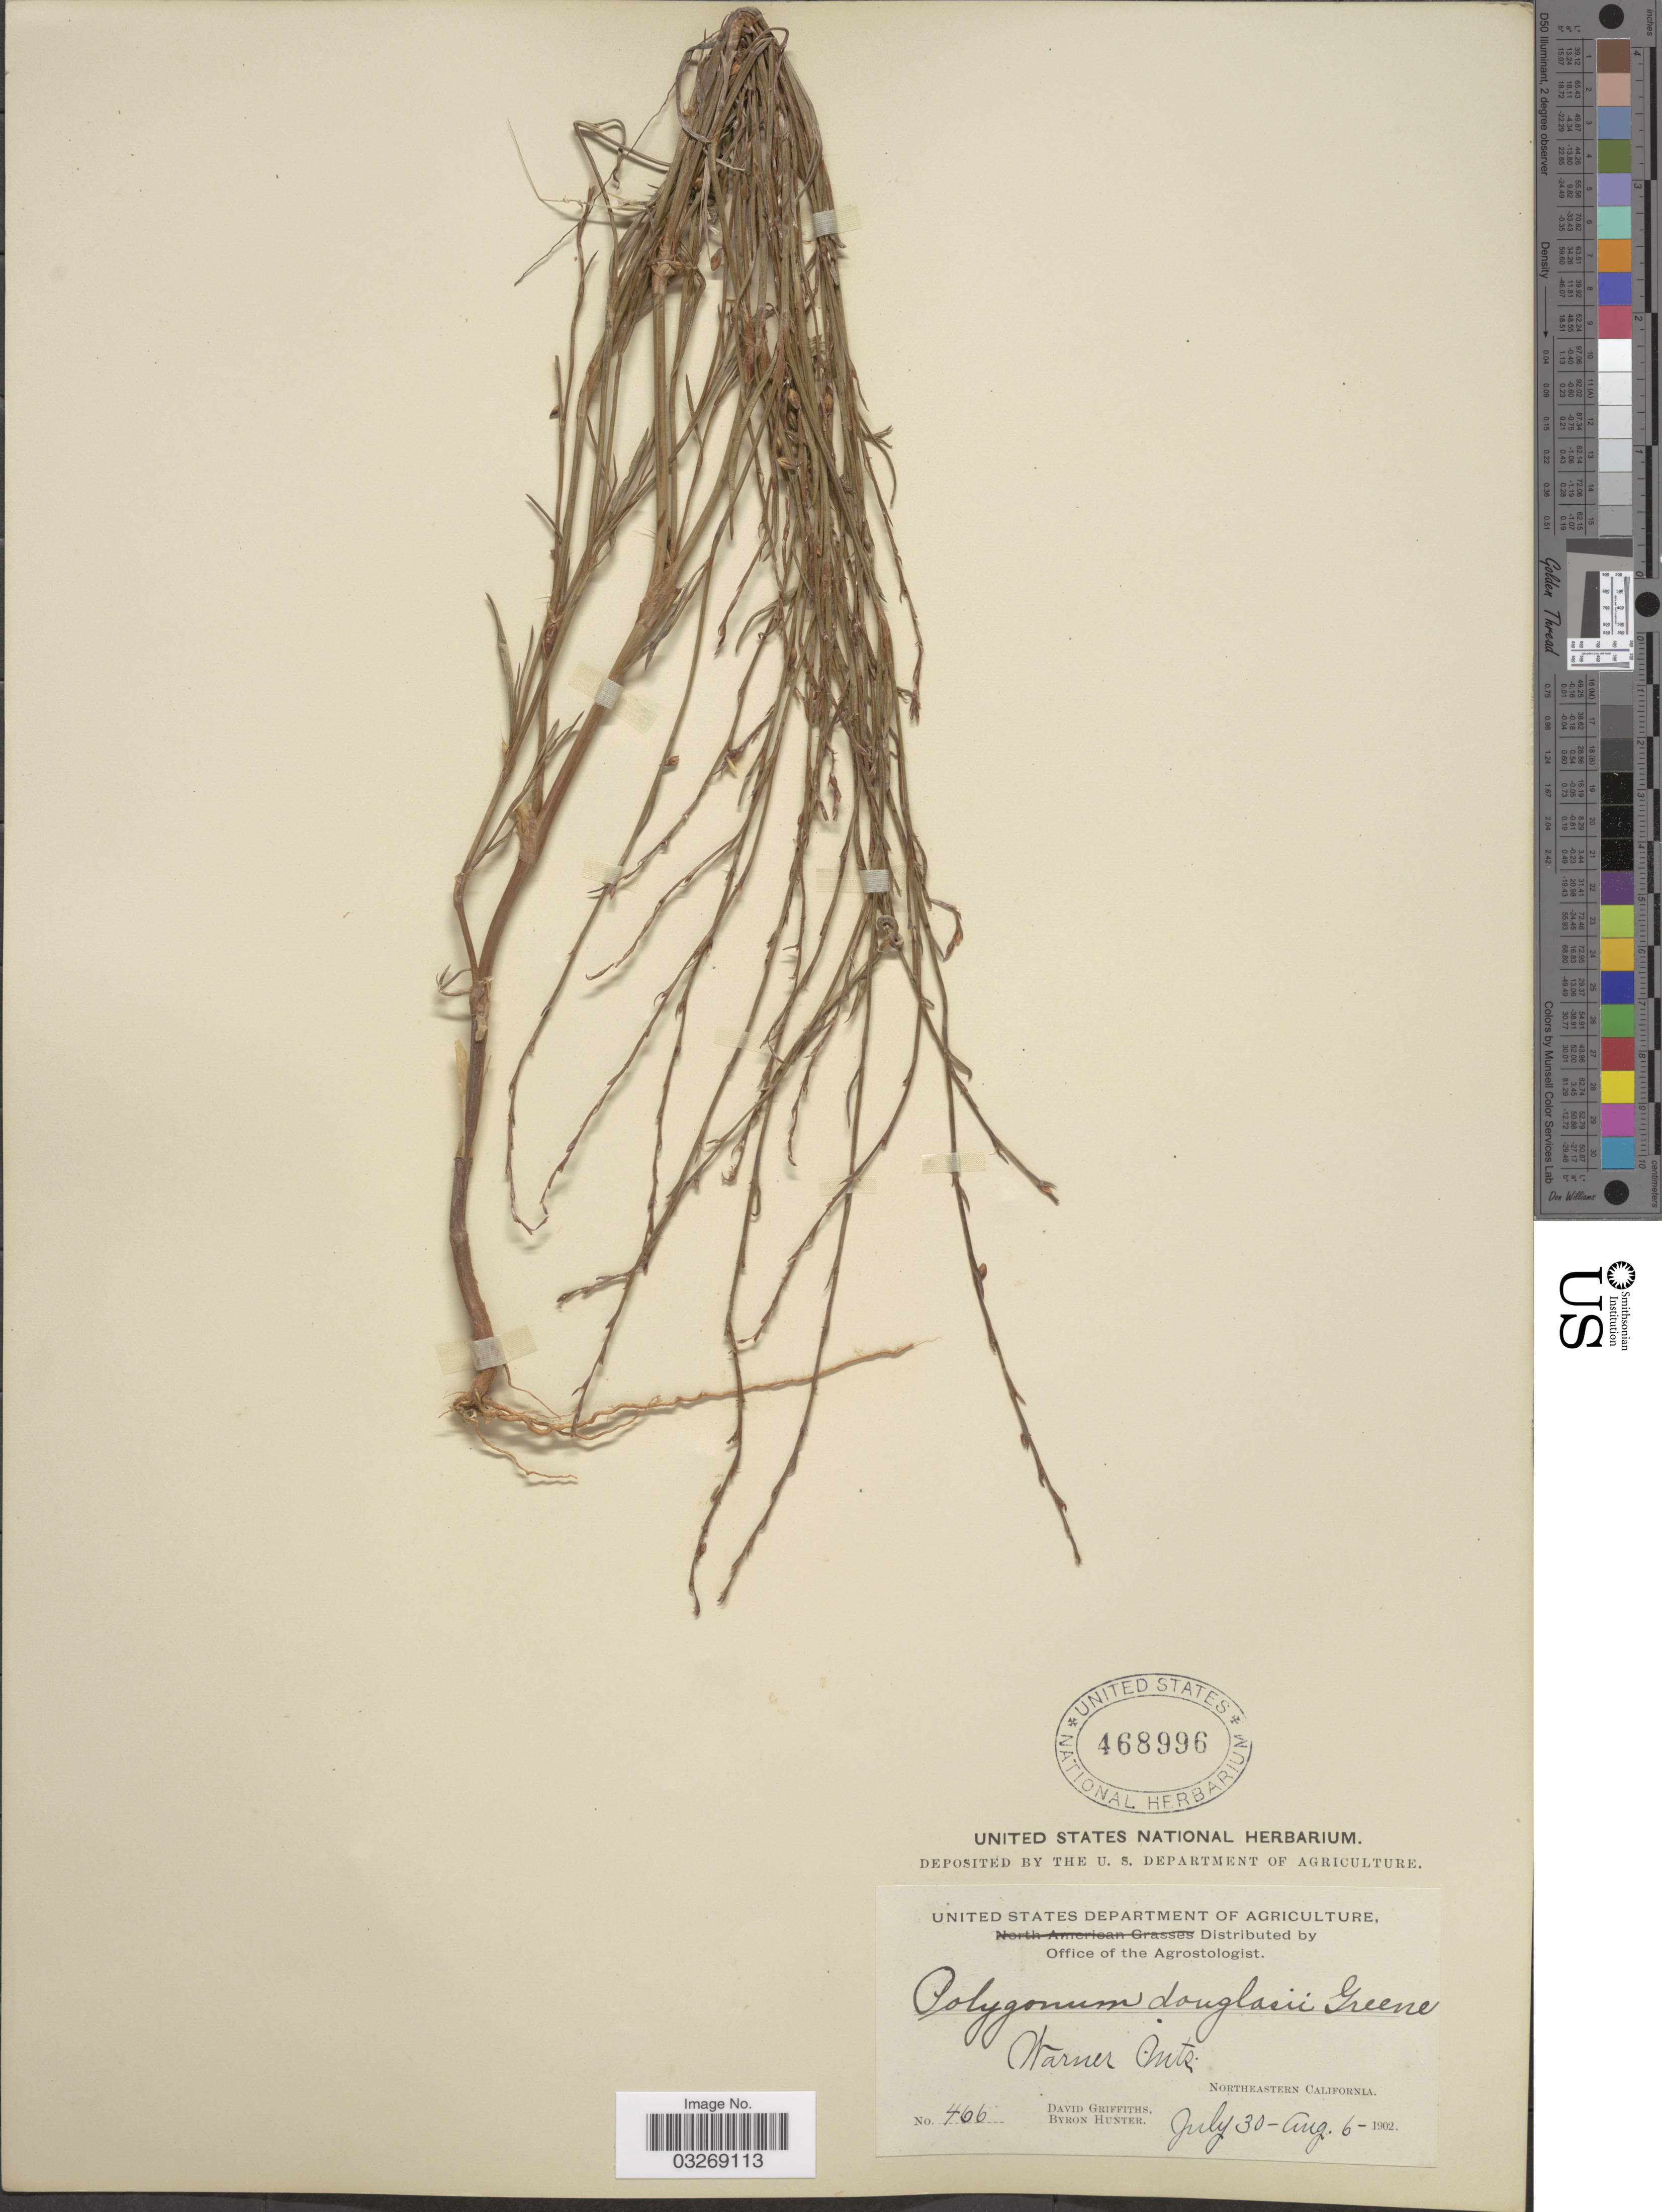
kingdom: Plantae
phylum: Tracheophyta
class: Magnoliopsida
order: Caryophyllales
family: Polygonaceae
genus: Polygonum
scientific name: Polygonum douglasii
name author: Greene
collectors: D. Griffiths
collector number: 466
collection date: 1902-07-30/1902-08-06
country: United States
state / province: California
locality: Warner Mts. Northeastern California.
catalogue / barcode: US 468996